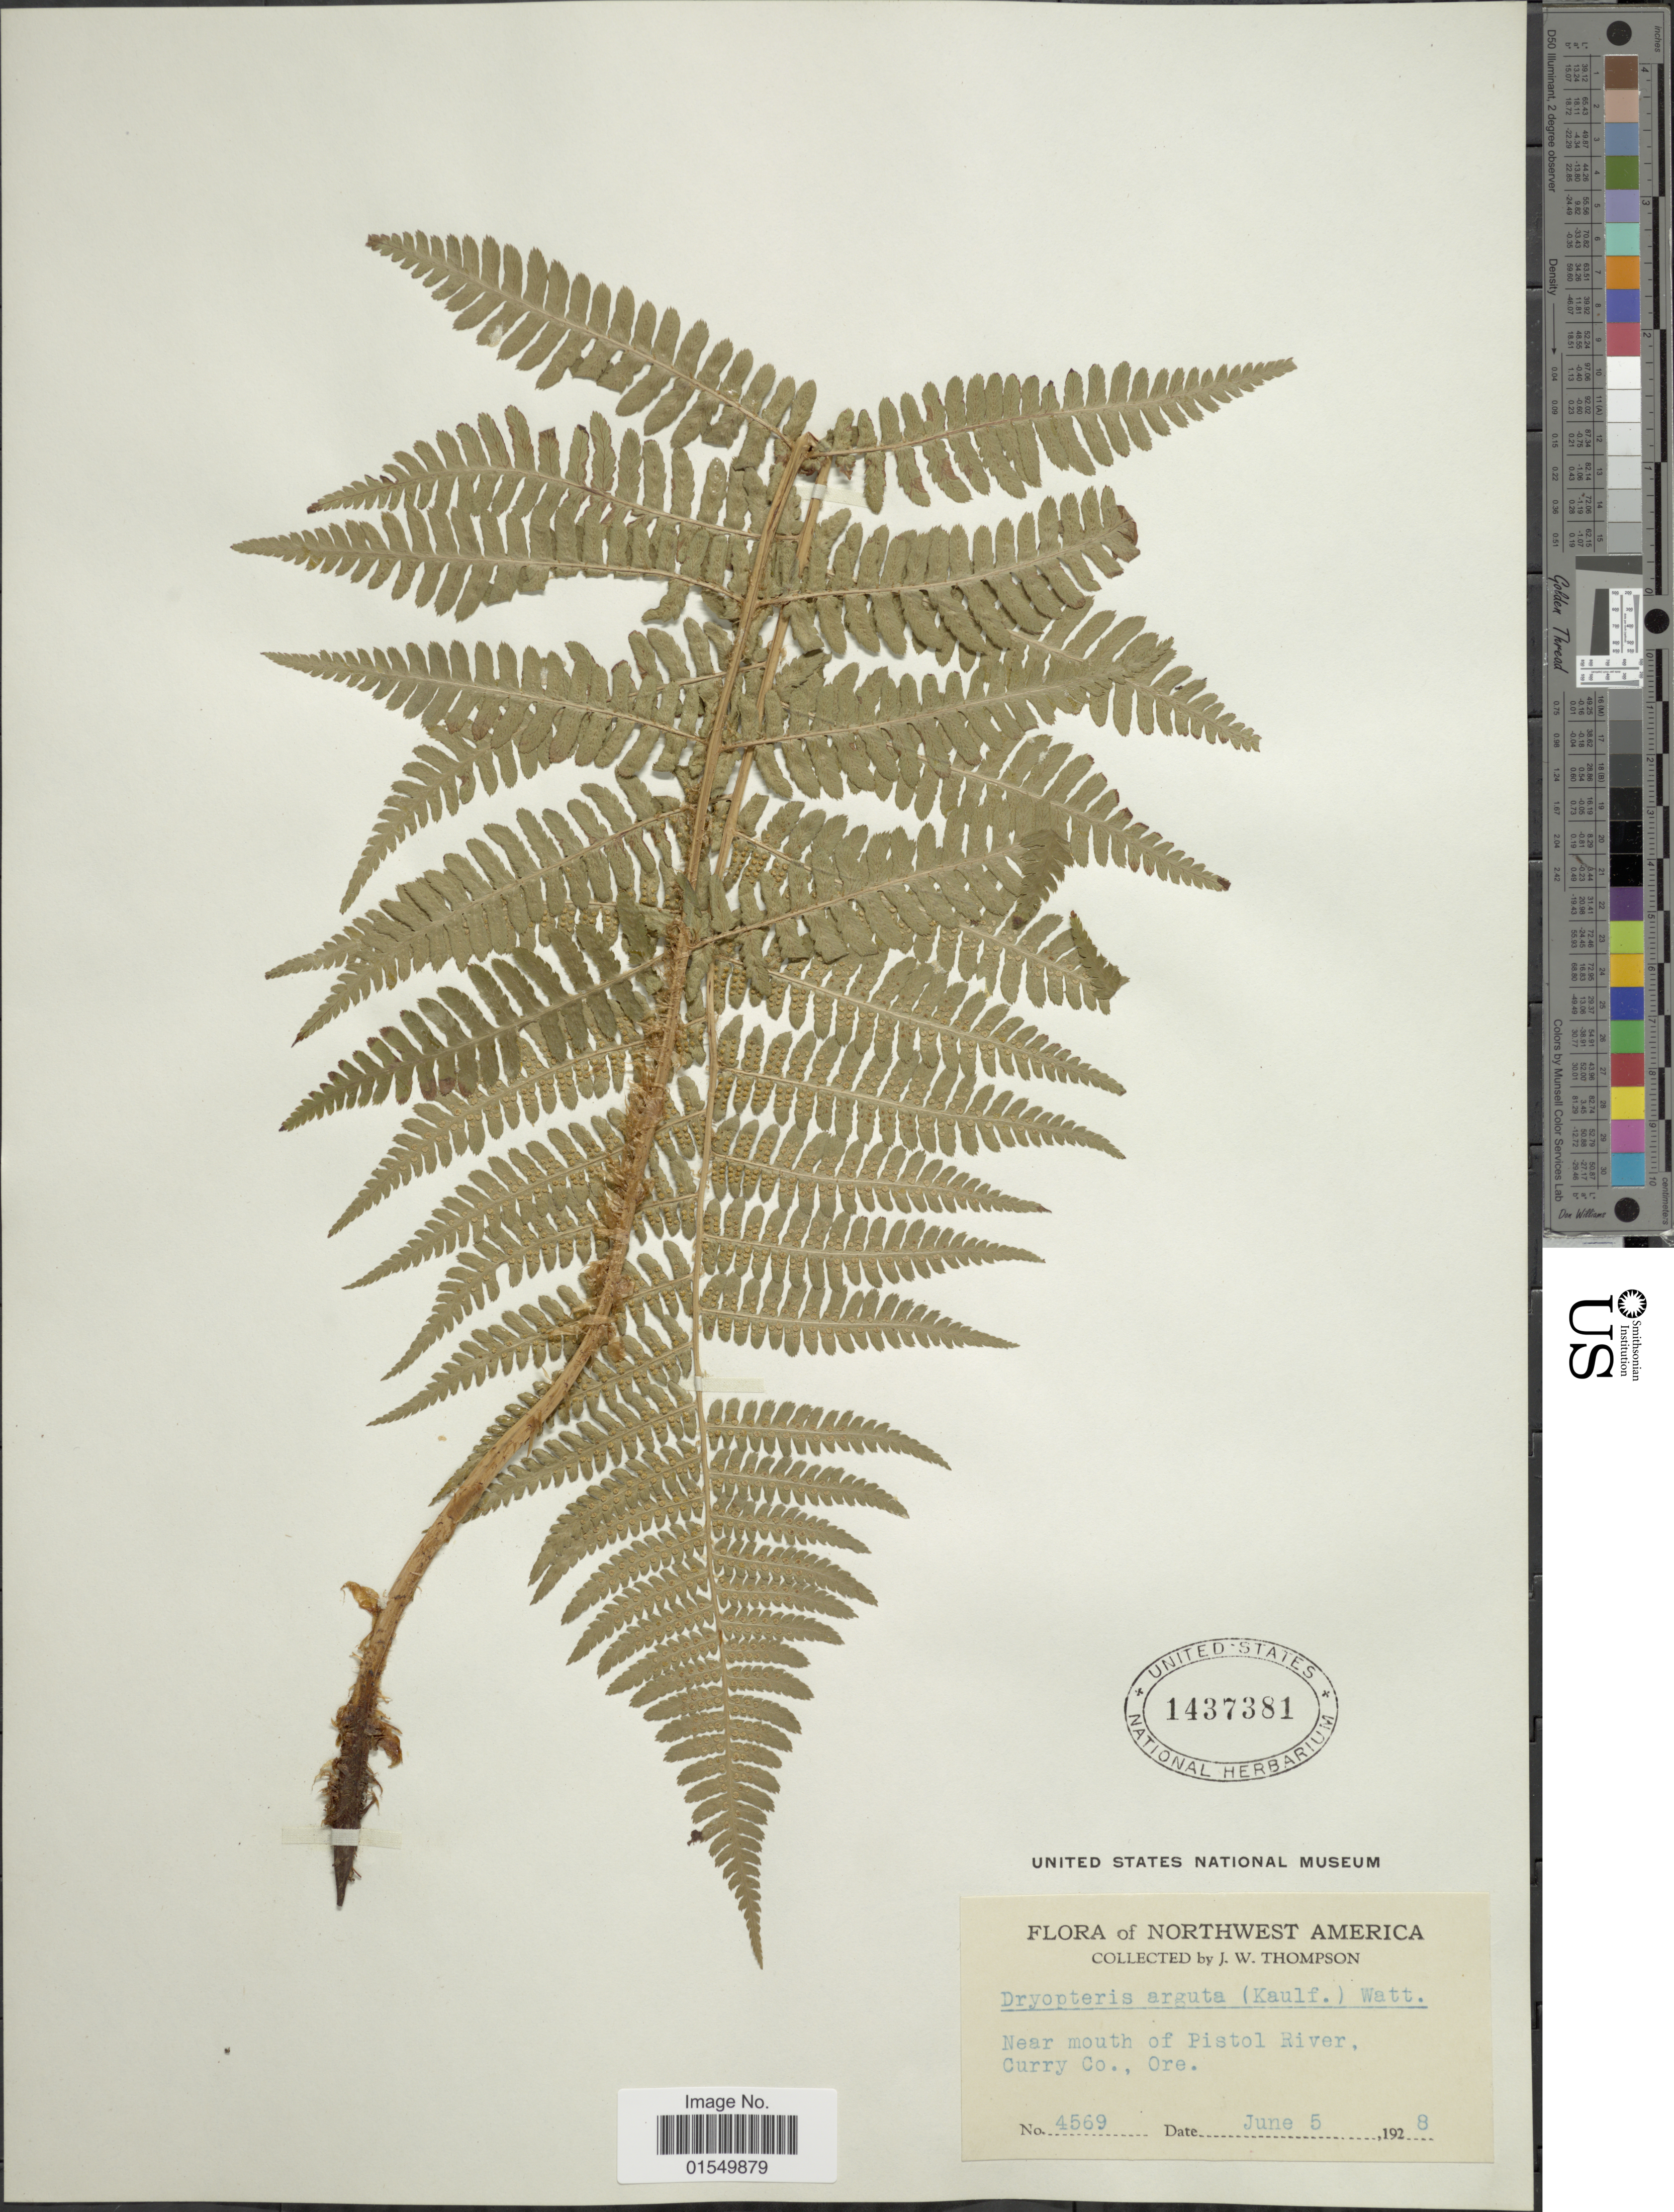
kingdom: Plantae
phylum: Tracheophyta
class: Polypodiopsida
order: Polypodiales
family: Dryopteridaceae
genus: Dryopteris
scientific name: Dryopteris arguta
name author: (Kaulf.) Maxon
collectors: J. W. Thompson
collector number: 4569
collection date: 1928-06-05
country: United States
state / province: Oregon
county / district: Curry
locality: Northwest America, near mouth of Pistol River, Curry Co., Ore.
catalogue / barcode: US 1437381